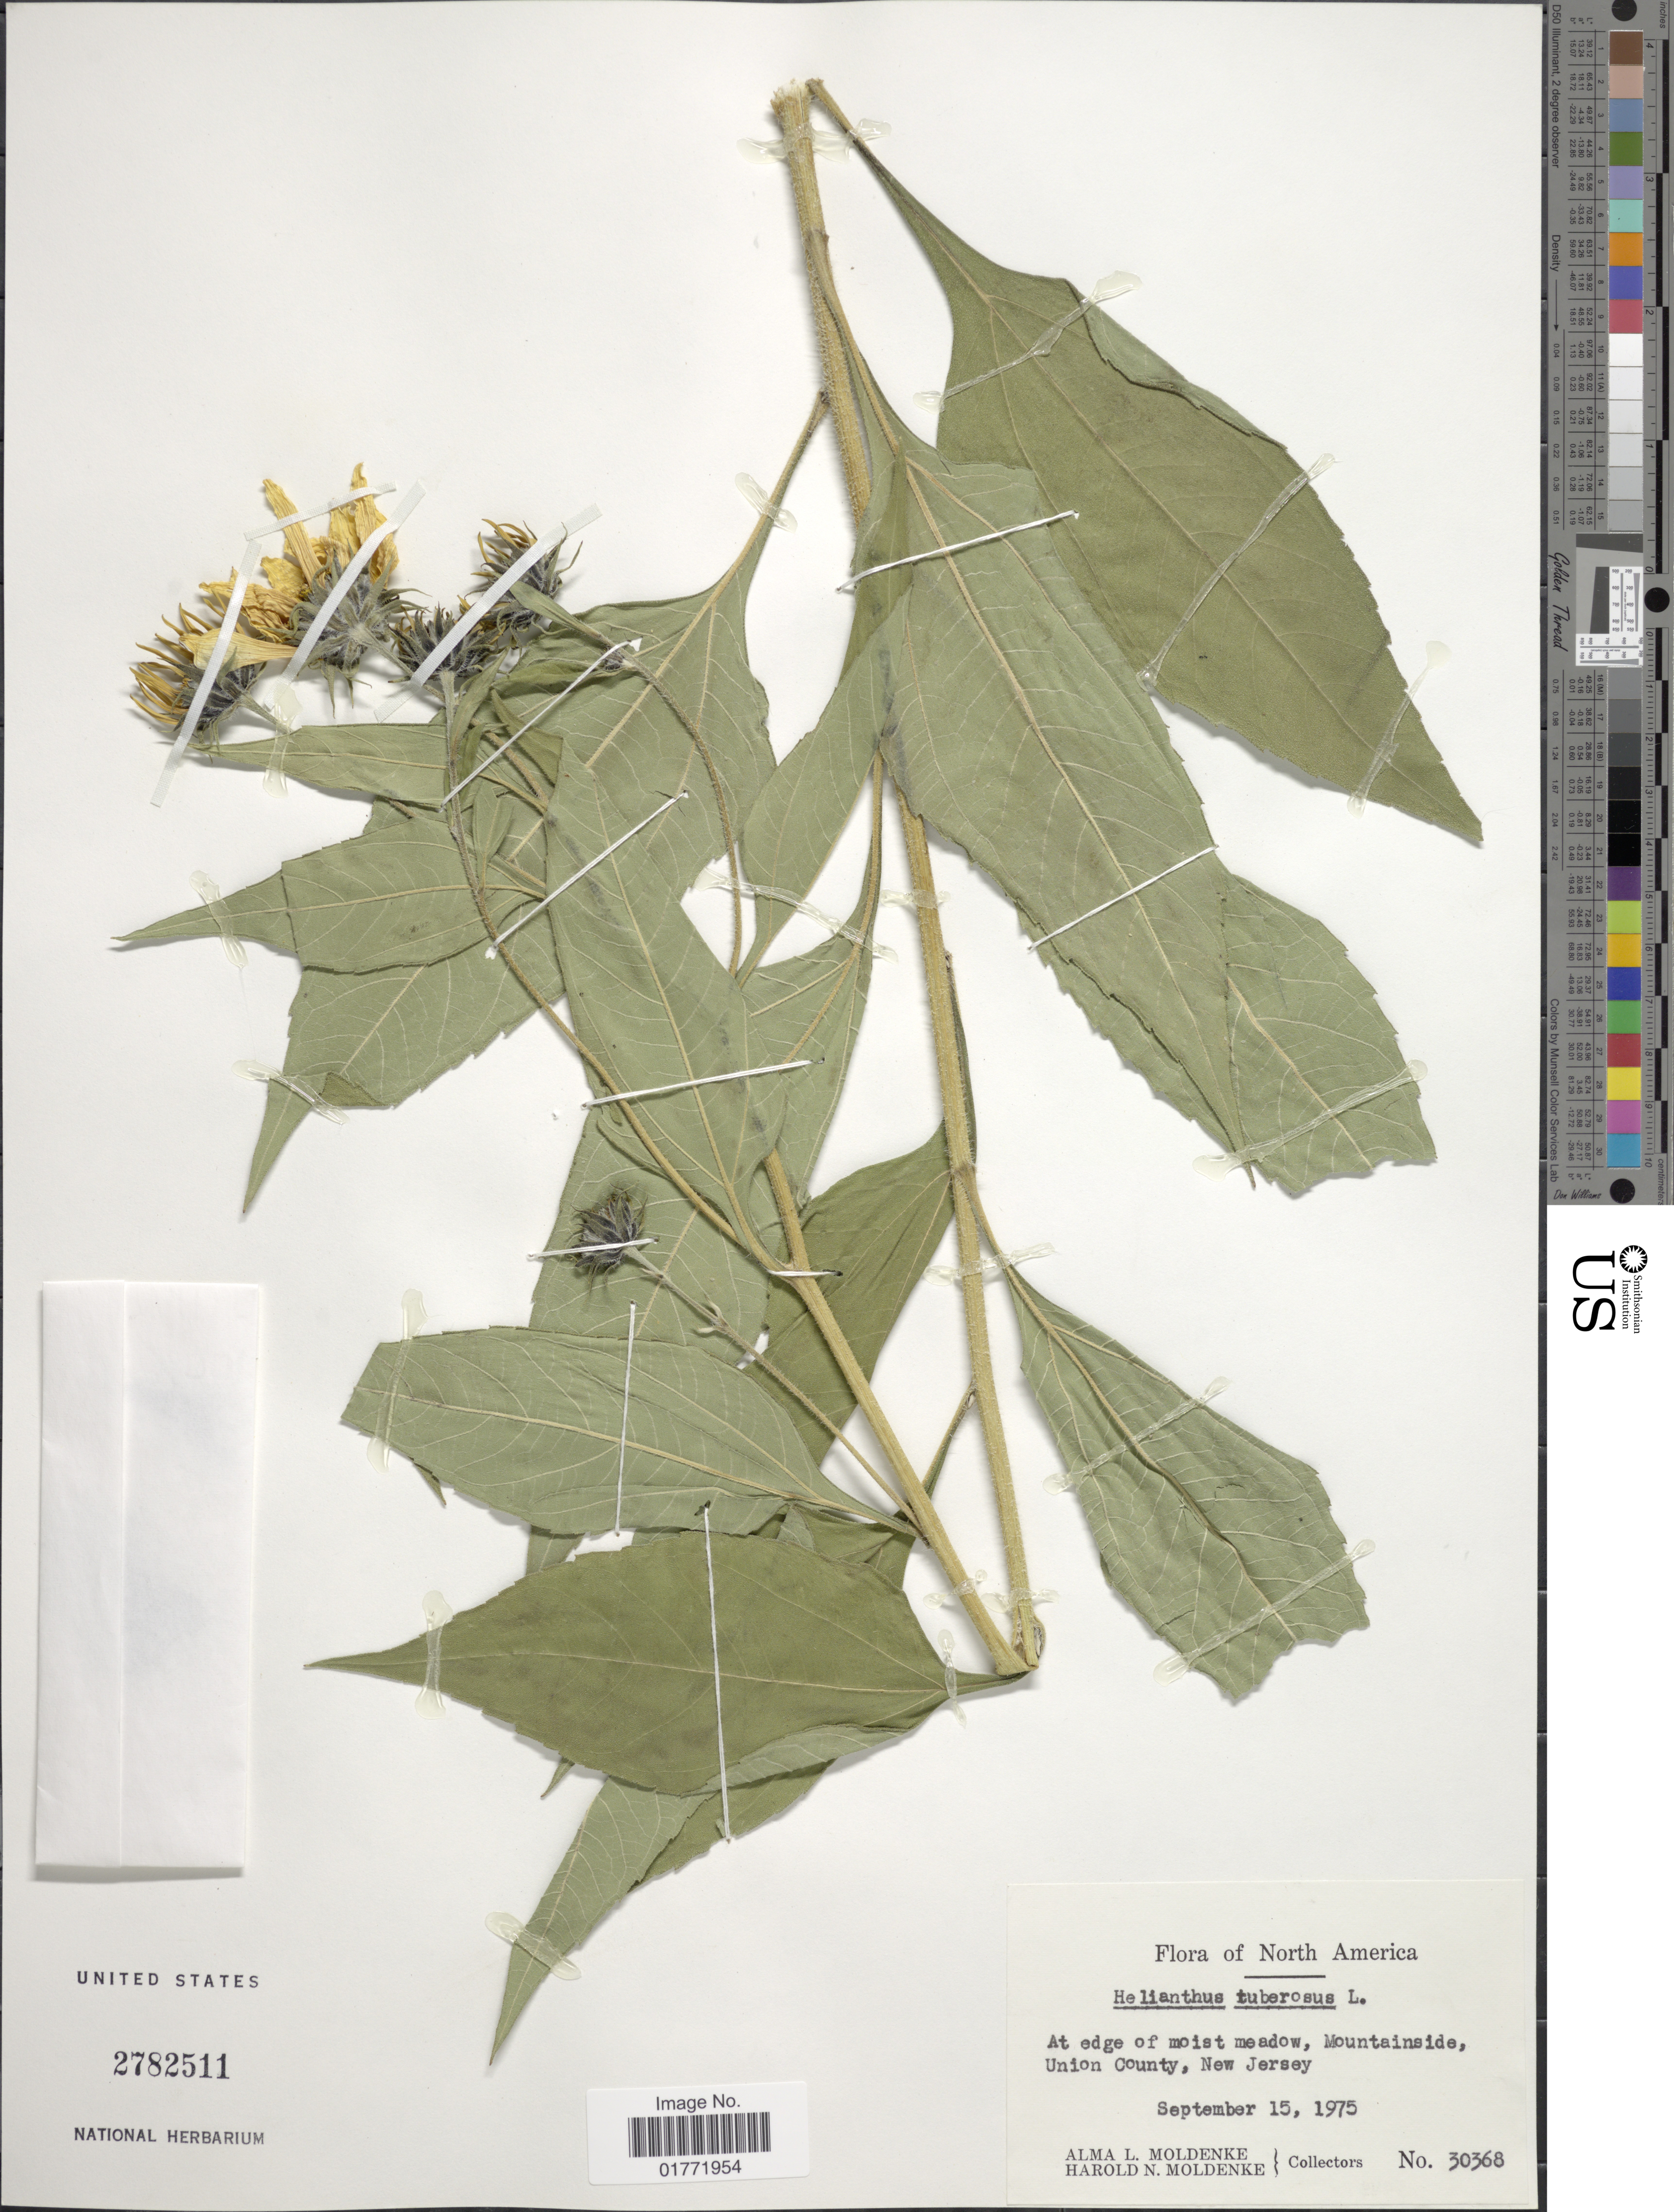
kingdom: Plantae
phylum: Tracheophyta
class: Magnoliopsida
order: Asterales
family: Asteraceae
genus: Helianthus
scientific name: Helianthus tuberosus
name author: L.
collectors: A. L. Moldenke & H. N. Moldenke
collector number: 30368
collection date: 1975-09-15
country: United States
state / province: New Jersey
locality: North America. At edge of moist meadow , Mountainside Union County, New Jersey.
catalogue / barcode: US 2782511